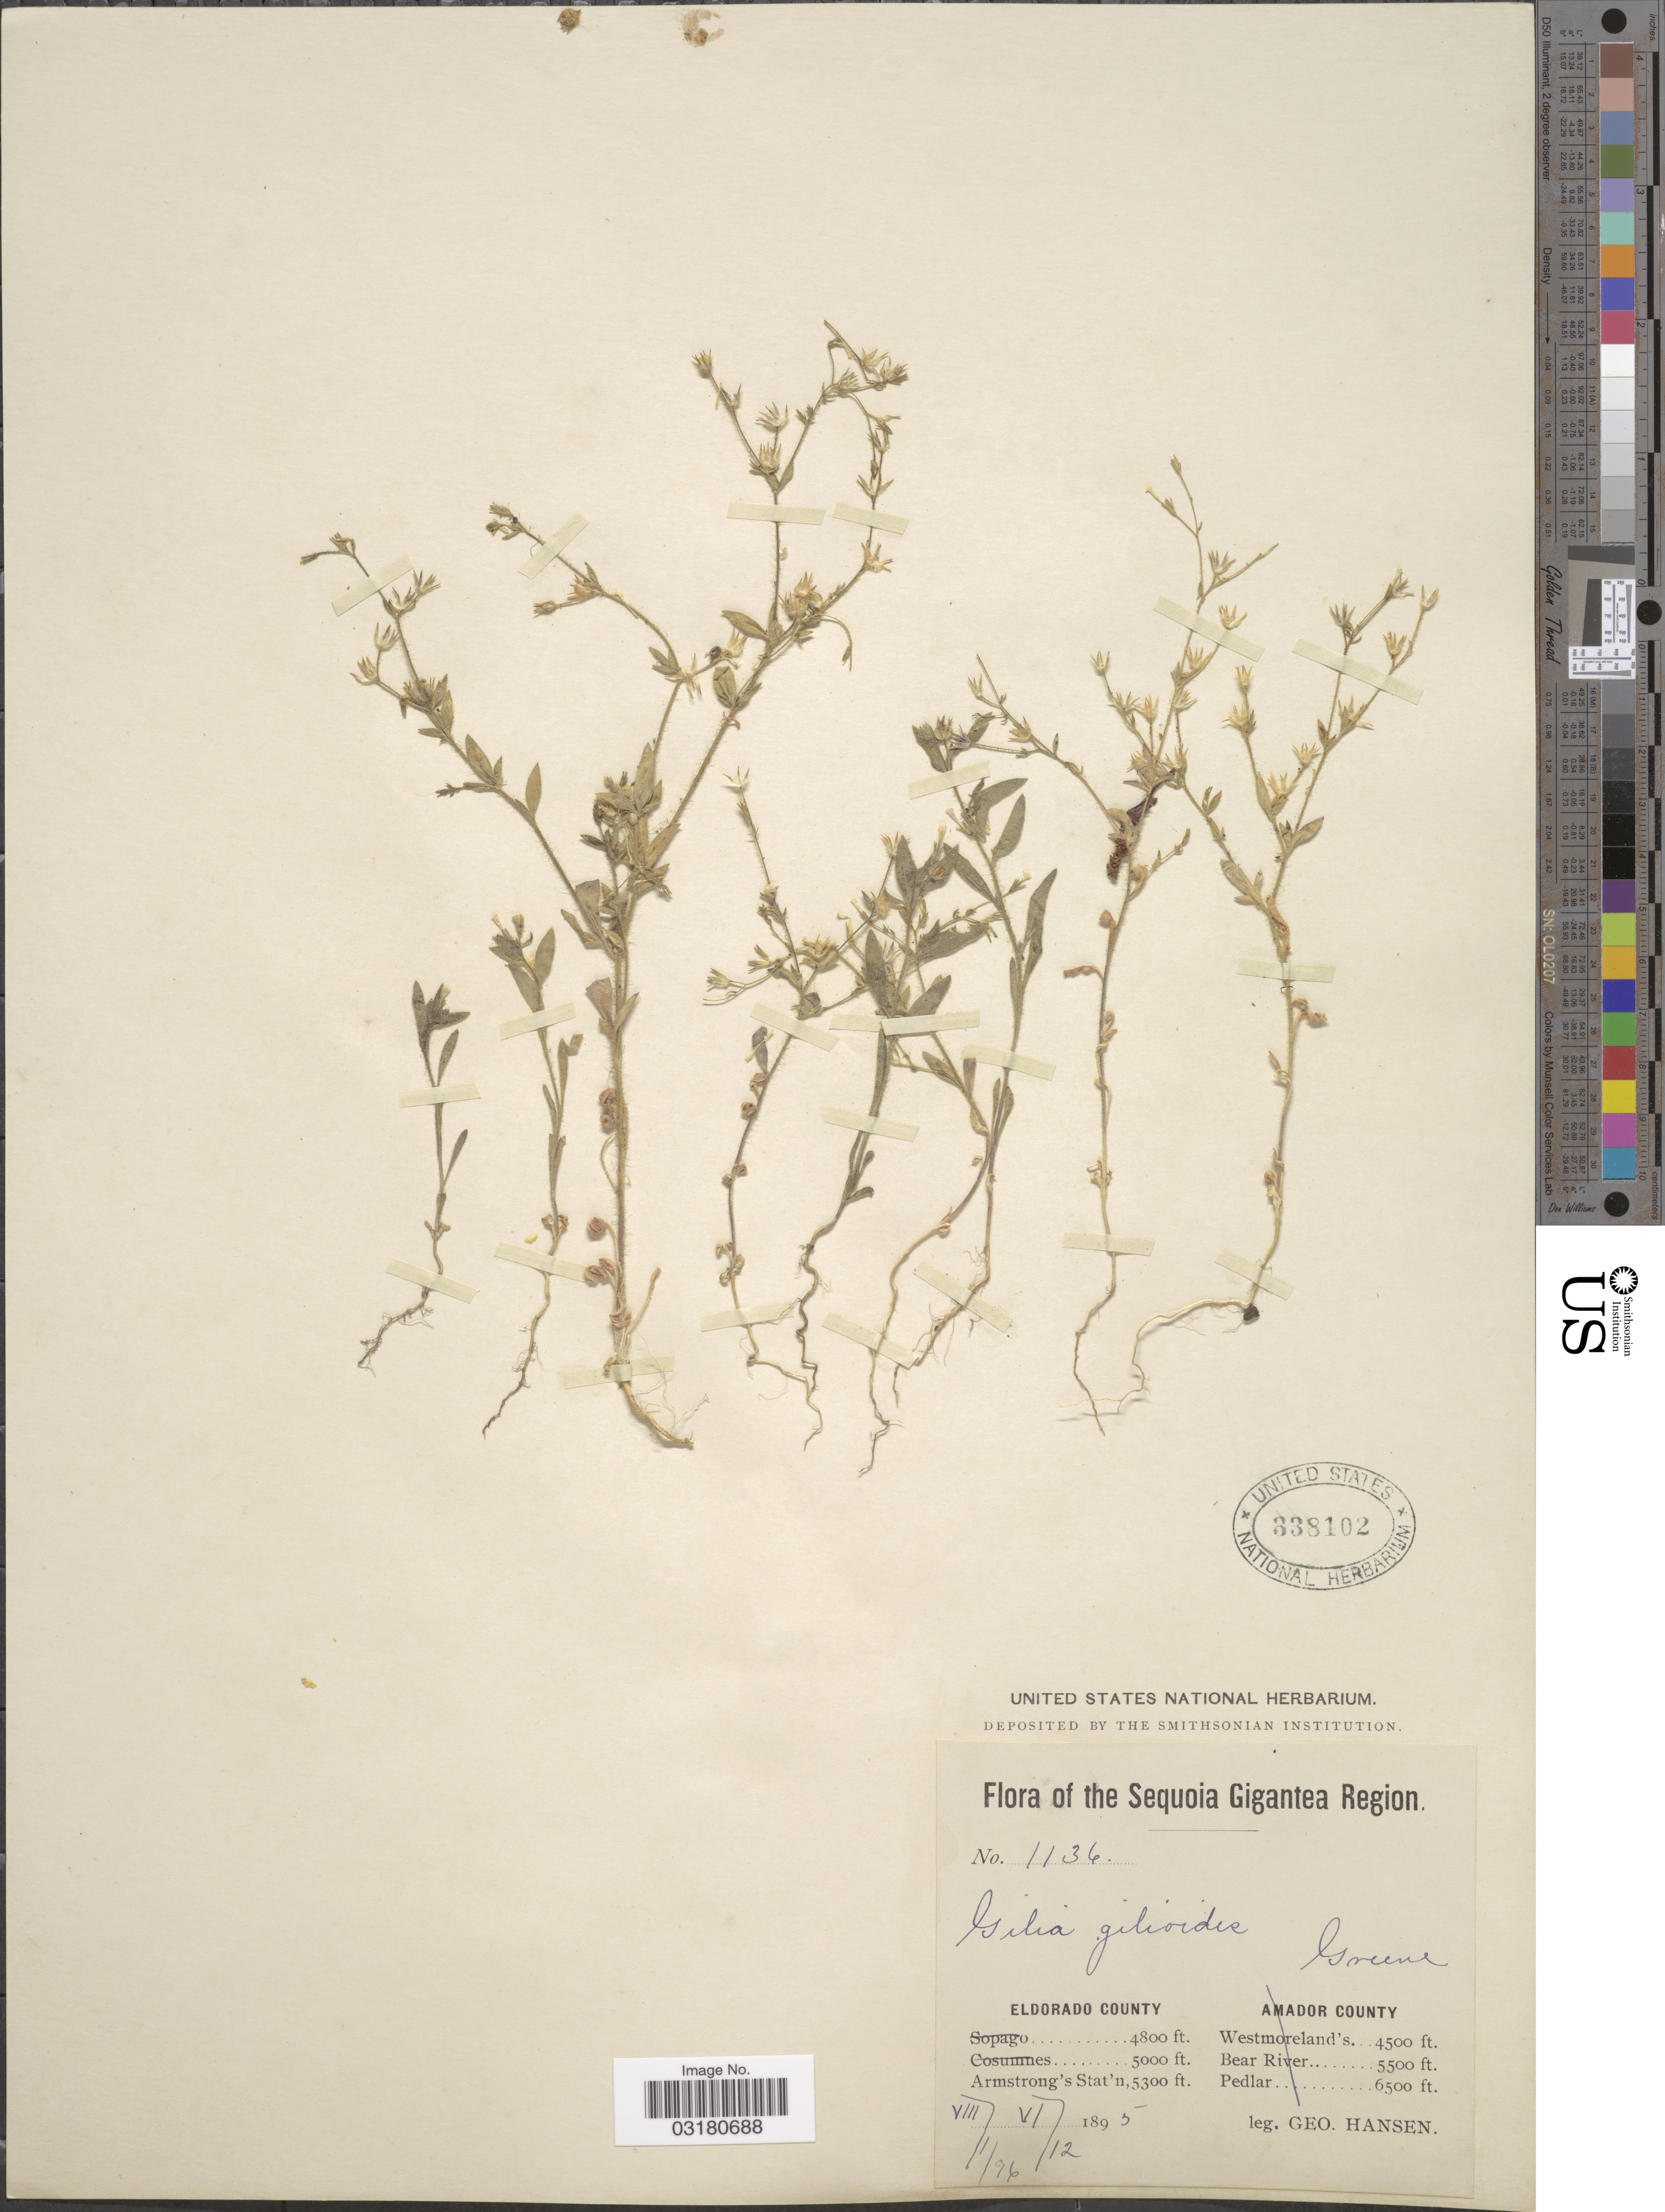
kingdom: Plantae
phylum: Tracheophyta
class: Magnoliopsida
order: Ericales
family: Polemoniaceae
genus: Allophyllum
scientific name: Allophyllum integrifolium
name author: (Brand) A.D. Grant & V.E. Grant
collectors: G. Hansen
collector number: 1136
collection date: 1895-06-12/1896-08-01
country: United States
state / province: California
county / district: El Dorado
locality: Sequoia Gigantea Region. Eldorado County. Armstrong's Stat'n.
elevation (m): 1615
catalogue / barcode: US 338102